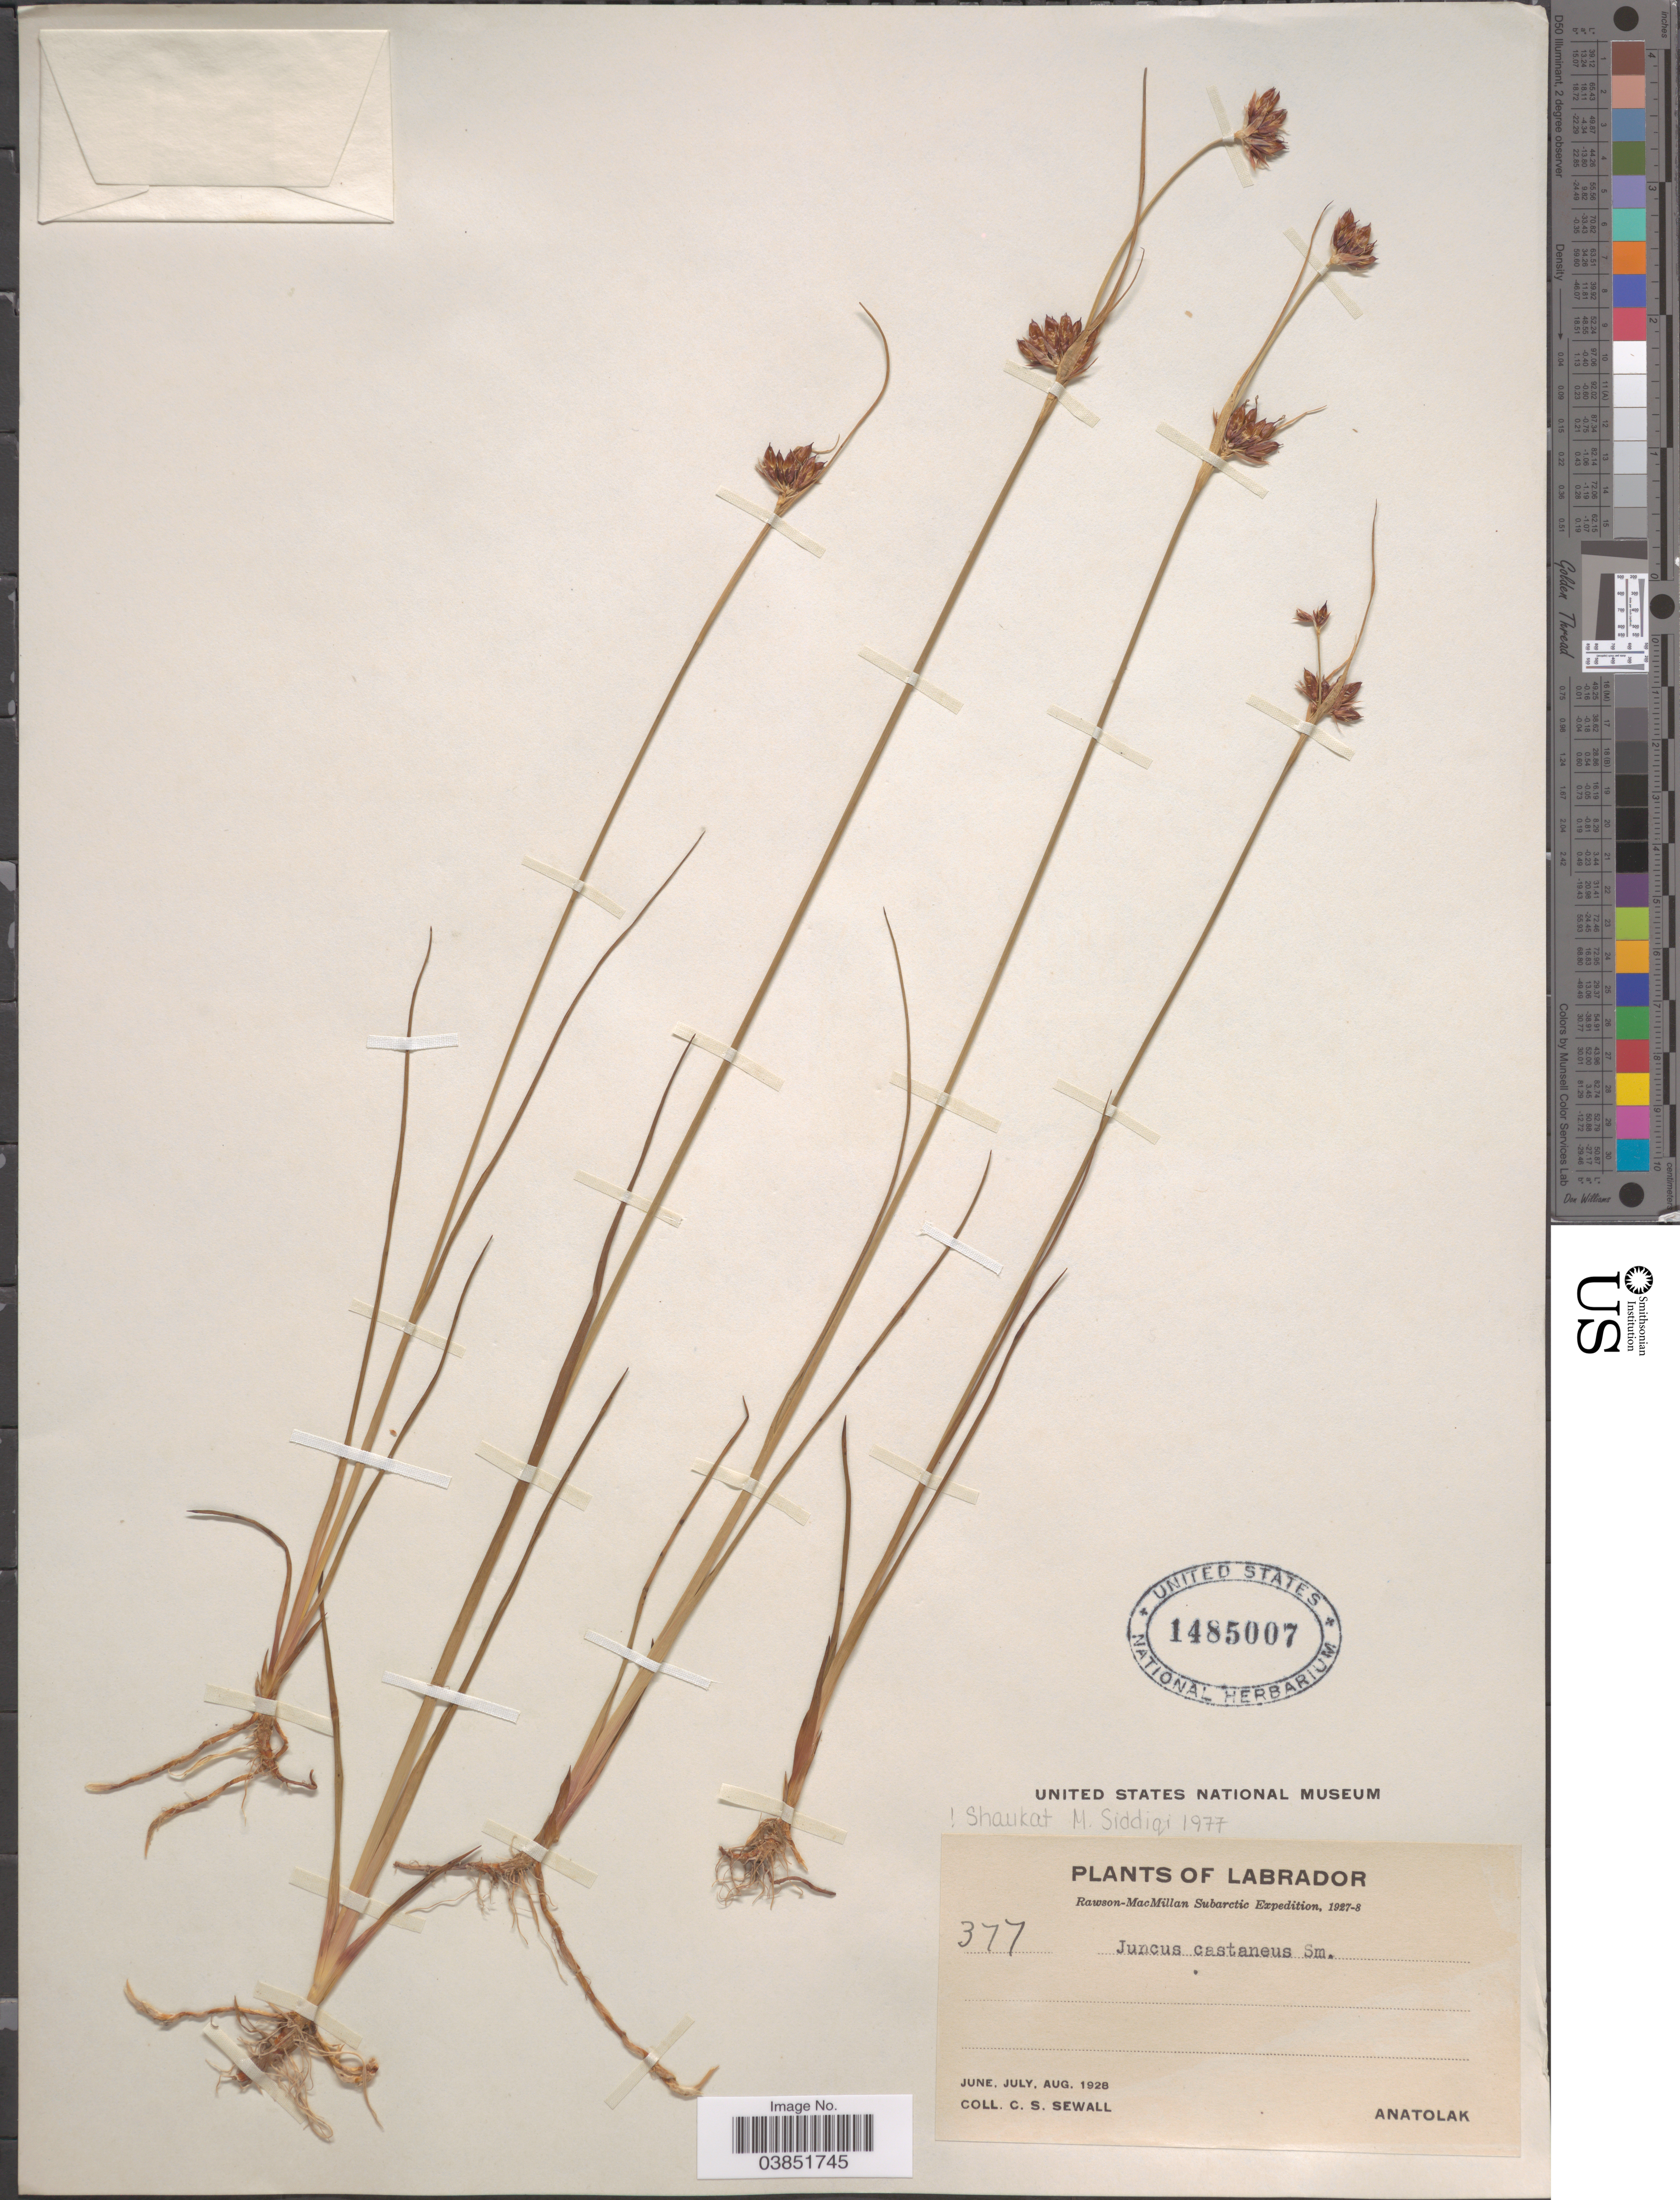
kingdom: Plantae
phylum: Tracheophyta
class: Liliopsida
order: Poales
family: Juncaceae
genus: Juncus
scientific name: Juncus castaneus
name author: Sm.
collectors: C. Sewall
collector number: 377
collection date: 1928-06/1928-08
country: Canada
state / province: Newfoundland and Labrador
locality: Labrador. Anatolak.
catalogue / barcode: US 1485007